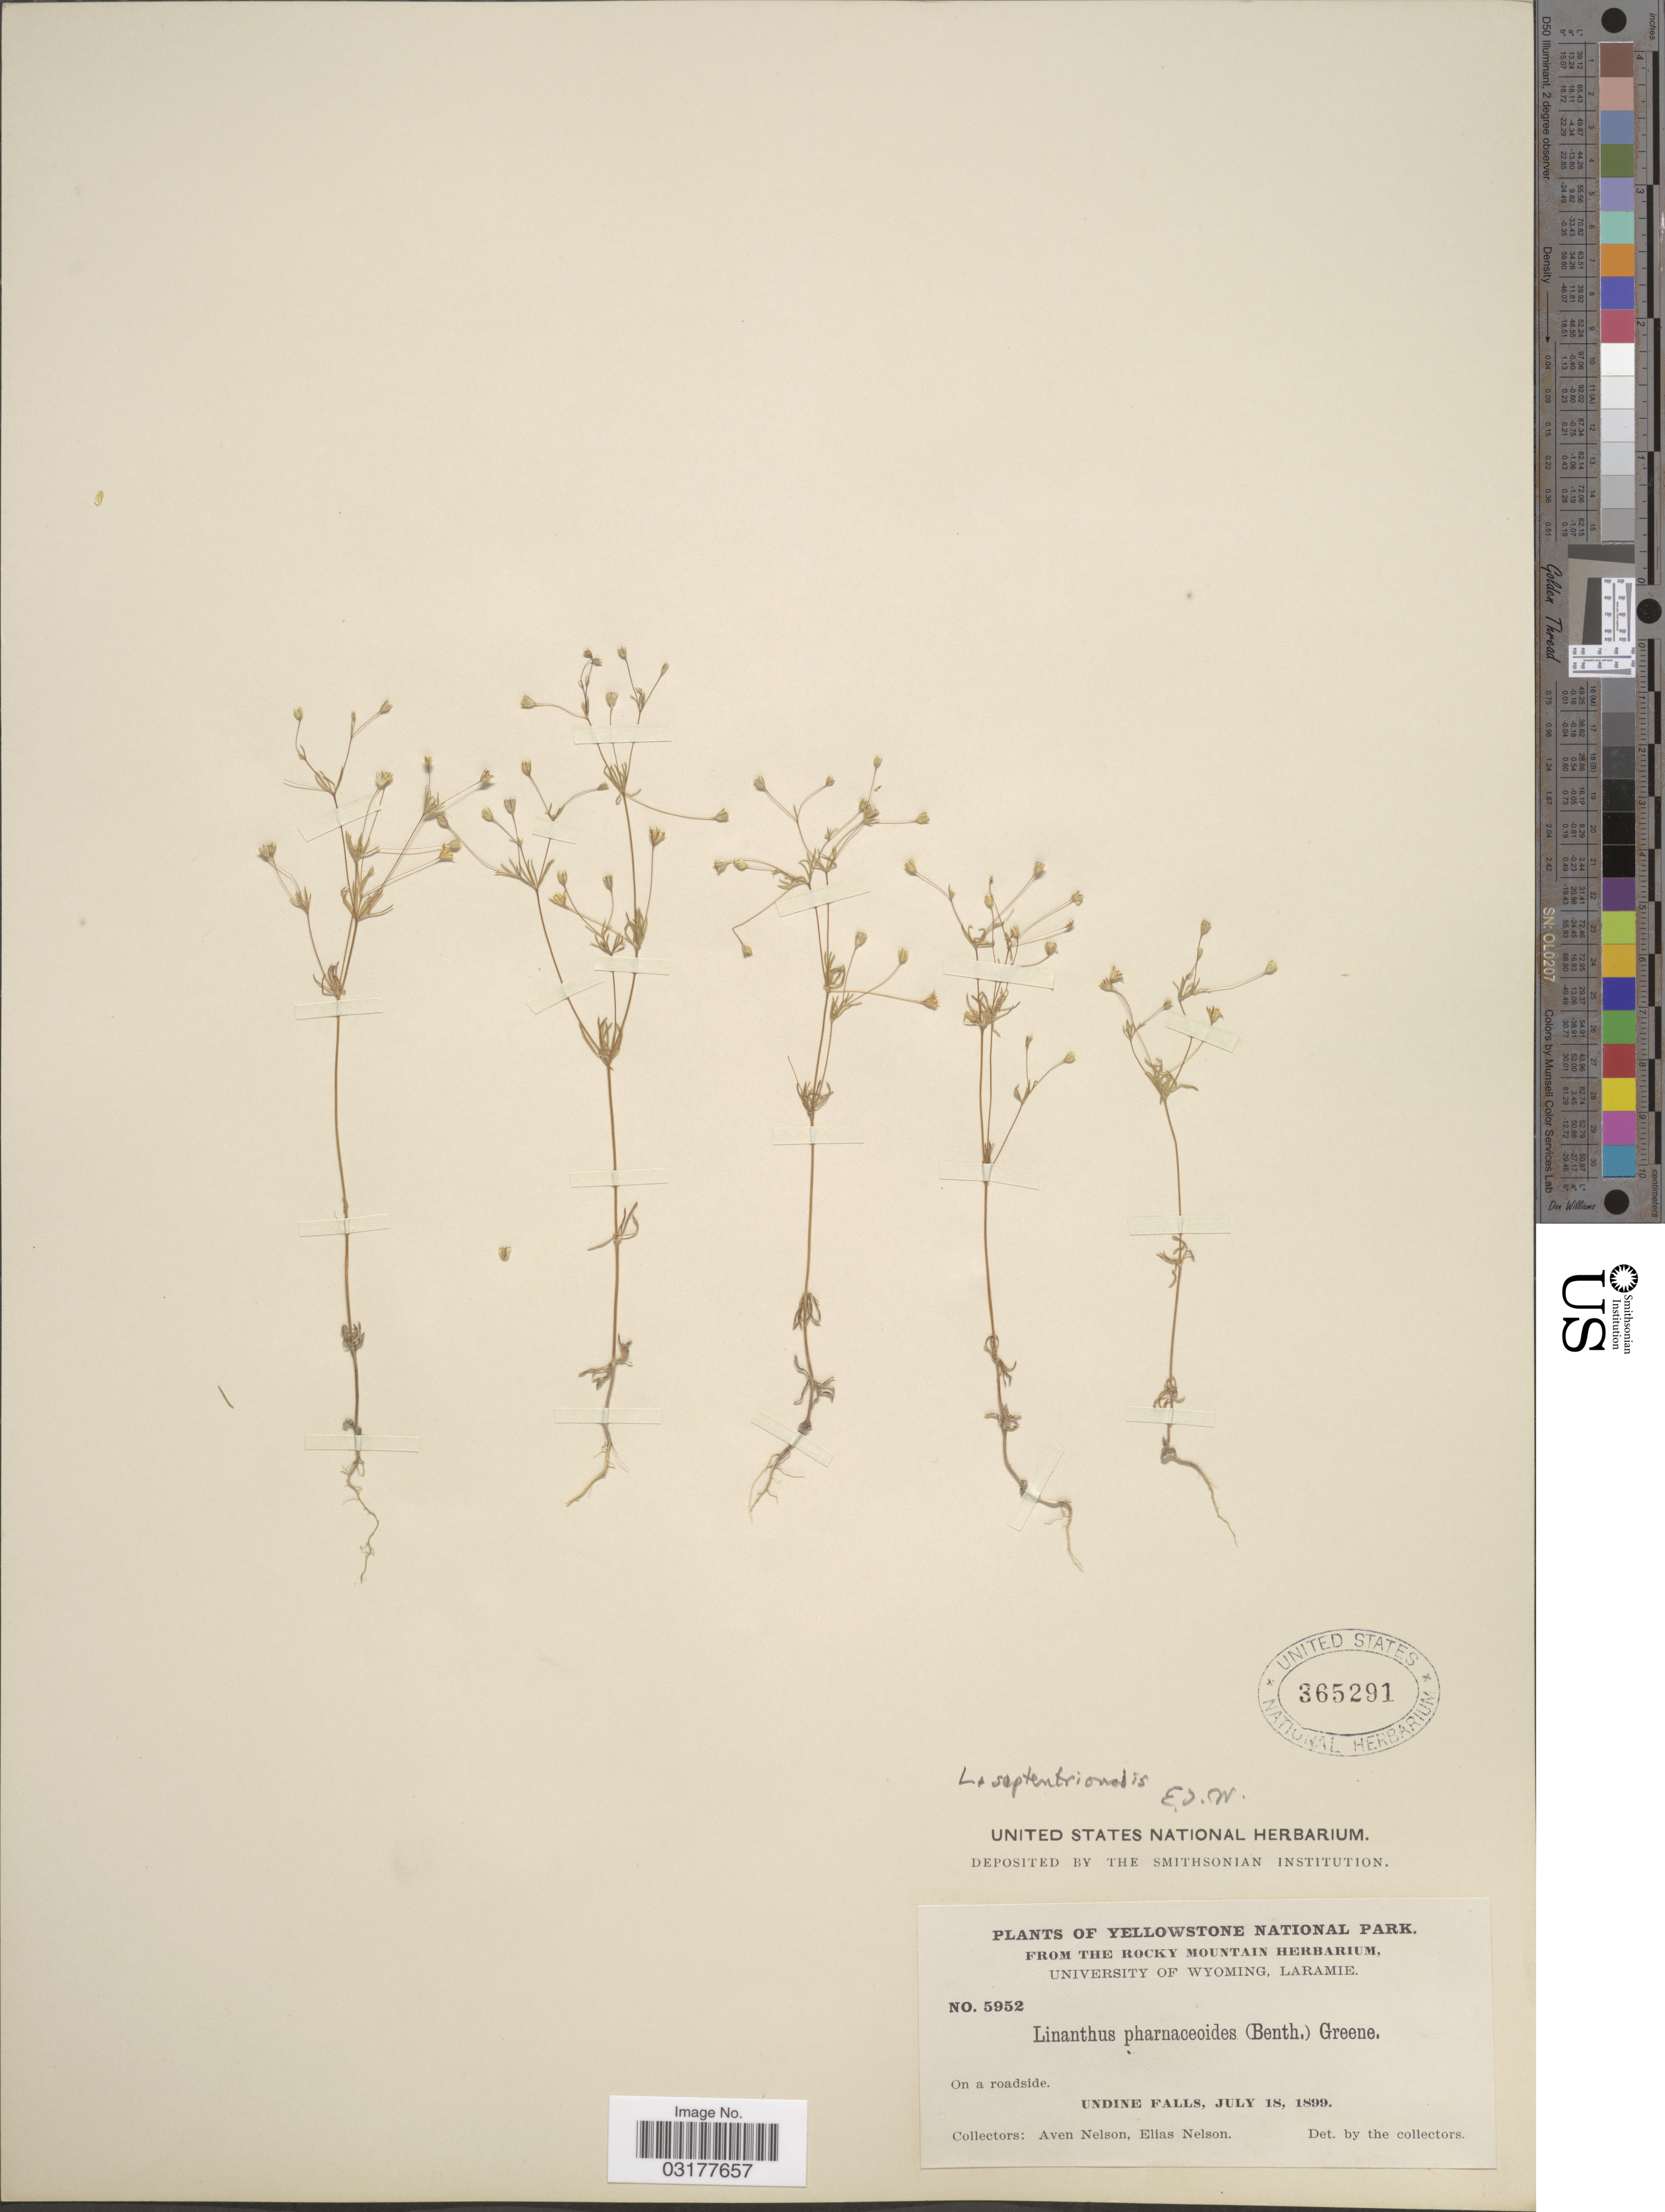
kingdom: Plantae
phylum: Tracheophyta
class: Magnoliopsida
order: Ericales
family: Polemoniaceae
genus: Leptosiphon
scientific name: Leptosiphon septentrionalis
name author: (H. Mason) J.M. Porter & L.A. Johnson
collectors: A. Nelson & E. Nelson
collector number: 5952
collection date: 1899-07-18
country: United States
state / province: Wyoming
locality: Yellowstone National Park. On a roadside. Undine Falls.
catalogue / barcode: US 365291